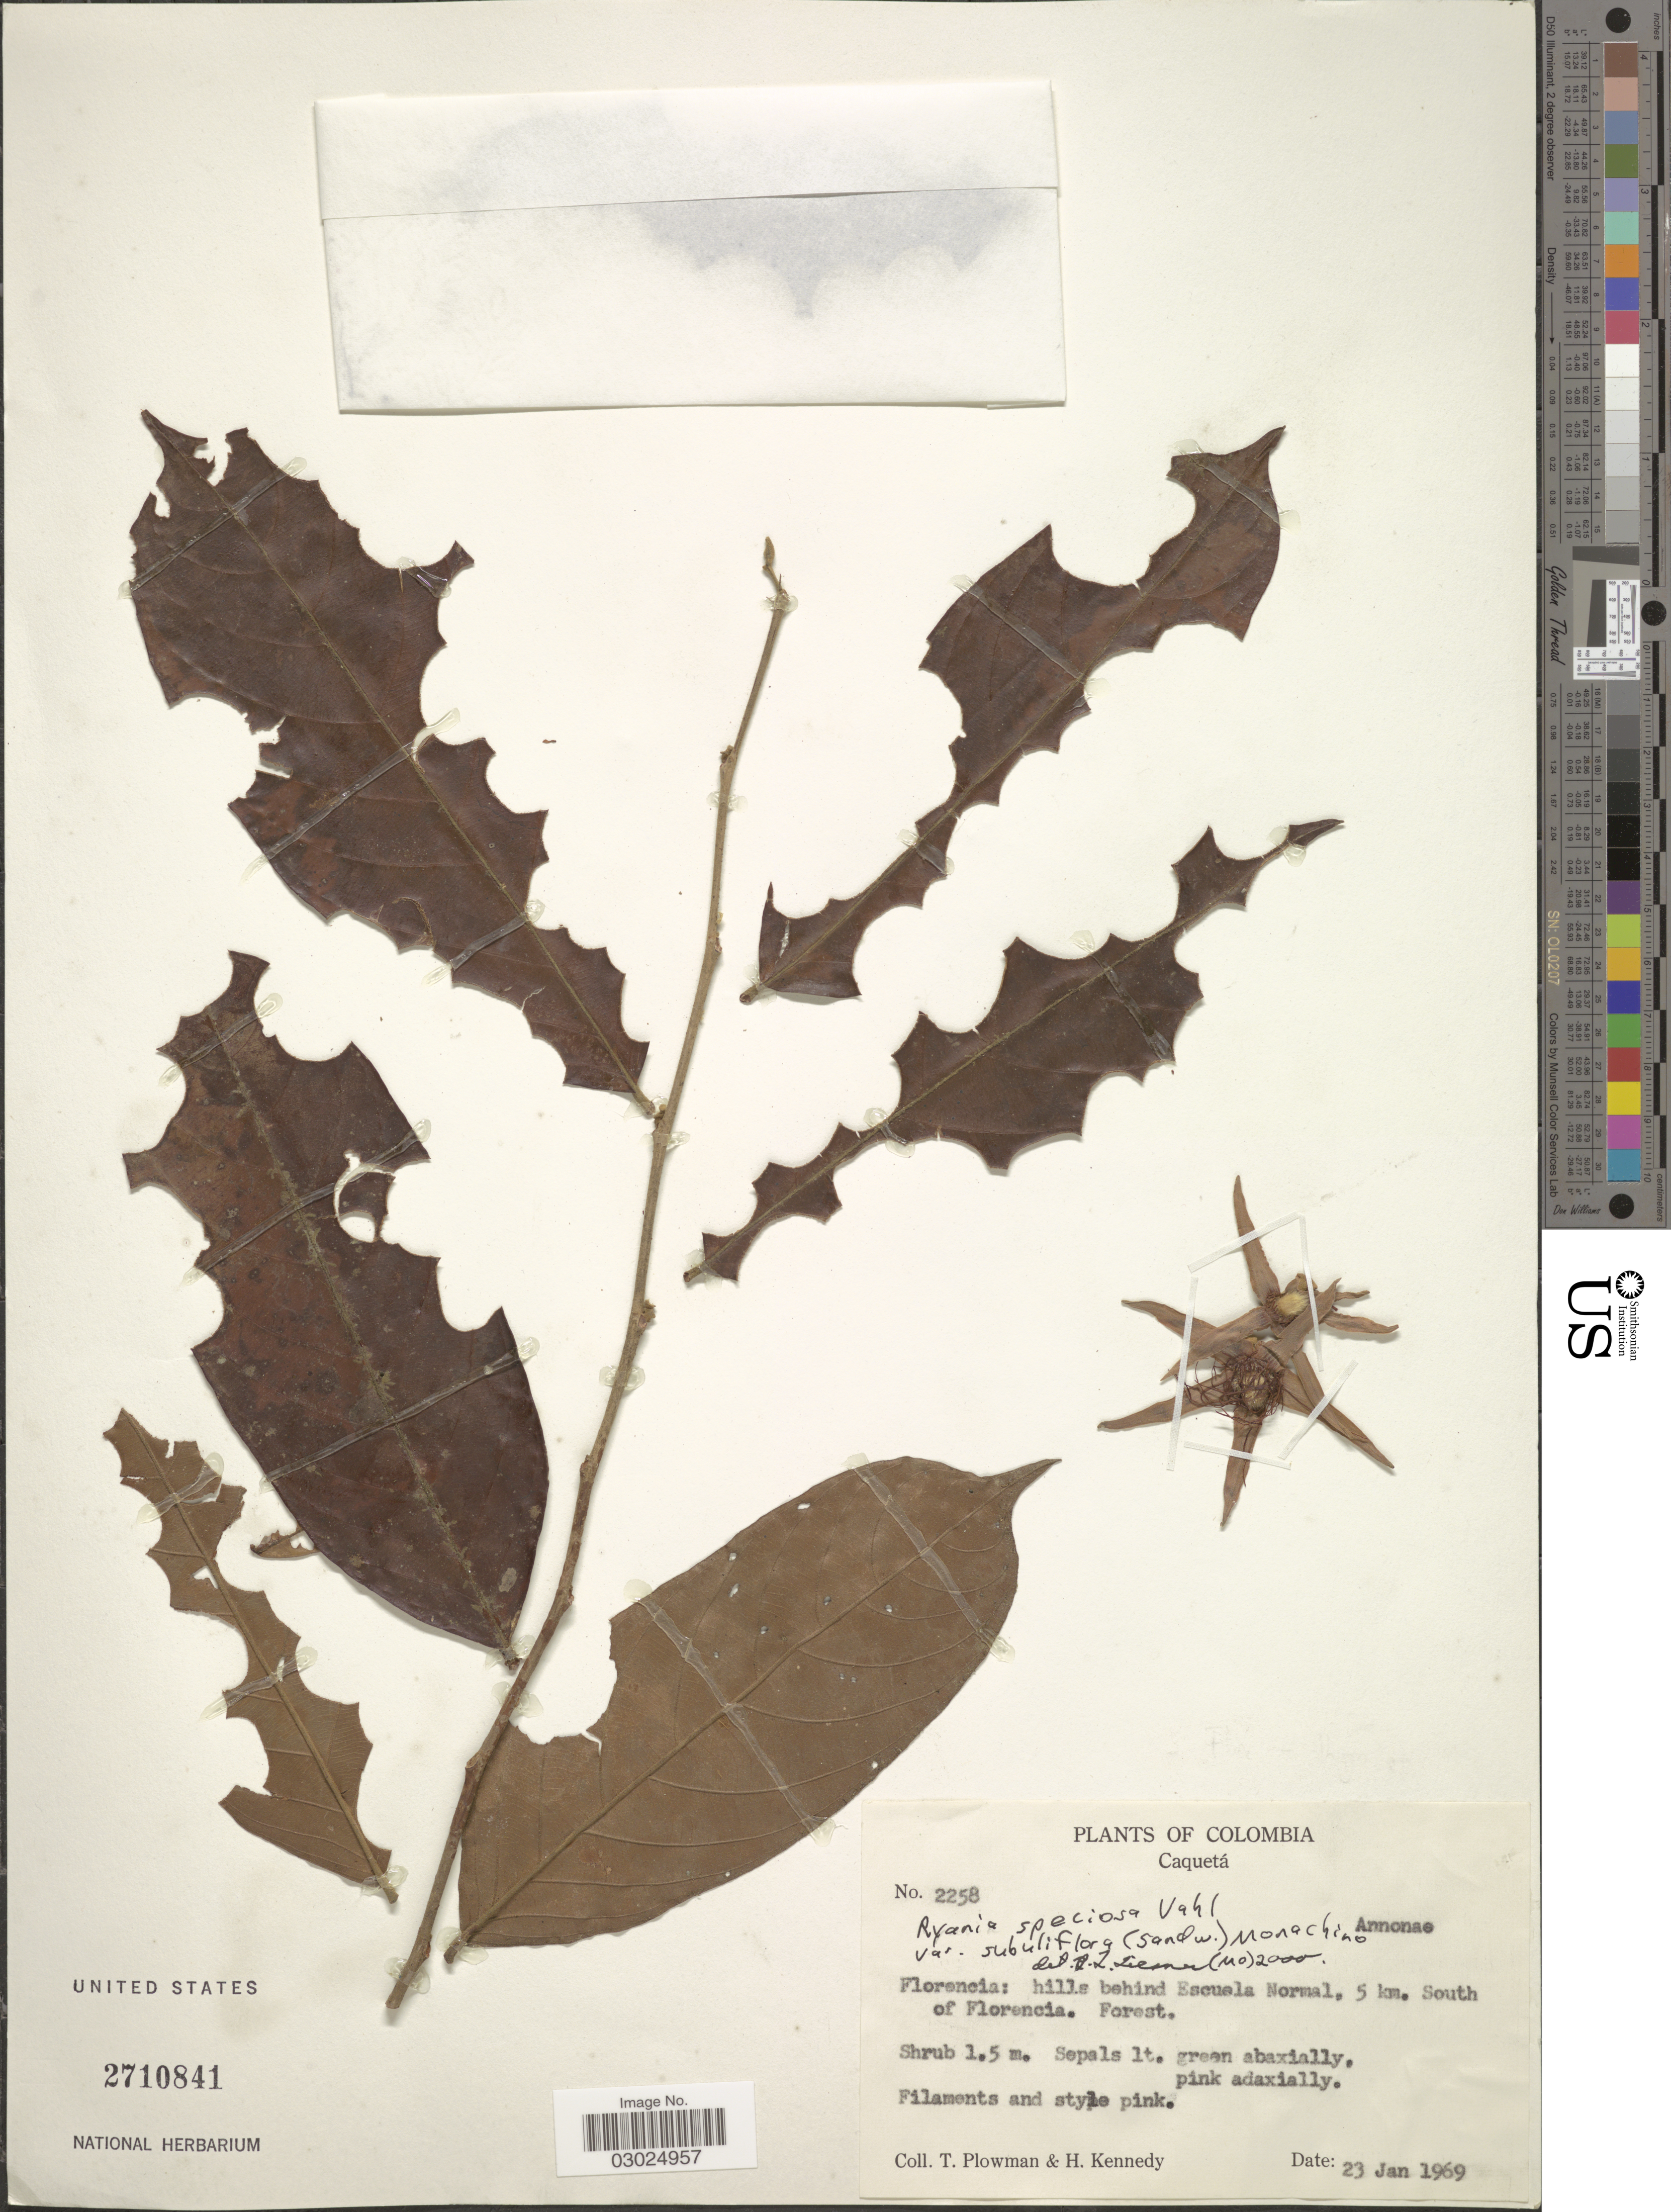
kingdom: Plantae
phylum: Tracheophyta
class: Magnoliopsida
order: Malpighiales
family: Salicaceae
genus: Ryania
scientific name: Ryania speciosa var. subuliflora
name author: (Sandwith) Monach.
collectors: T. Plowman & H. Kennedy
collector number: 2258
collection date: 1969-01-23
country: Colombia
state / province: Caquetá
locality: Florencia: hills behind Escuela Normal, 5 km. South of Florencia.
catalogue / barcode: US 2710841